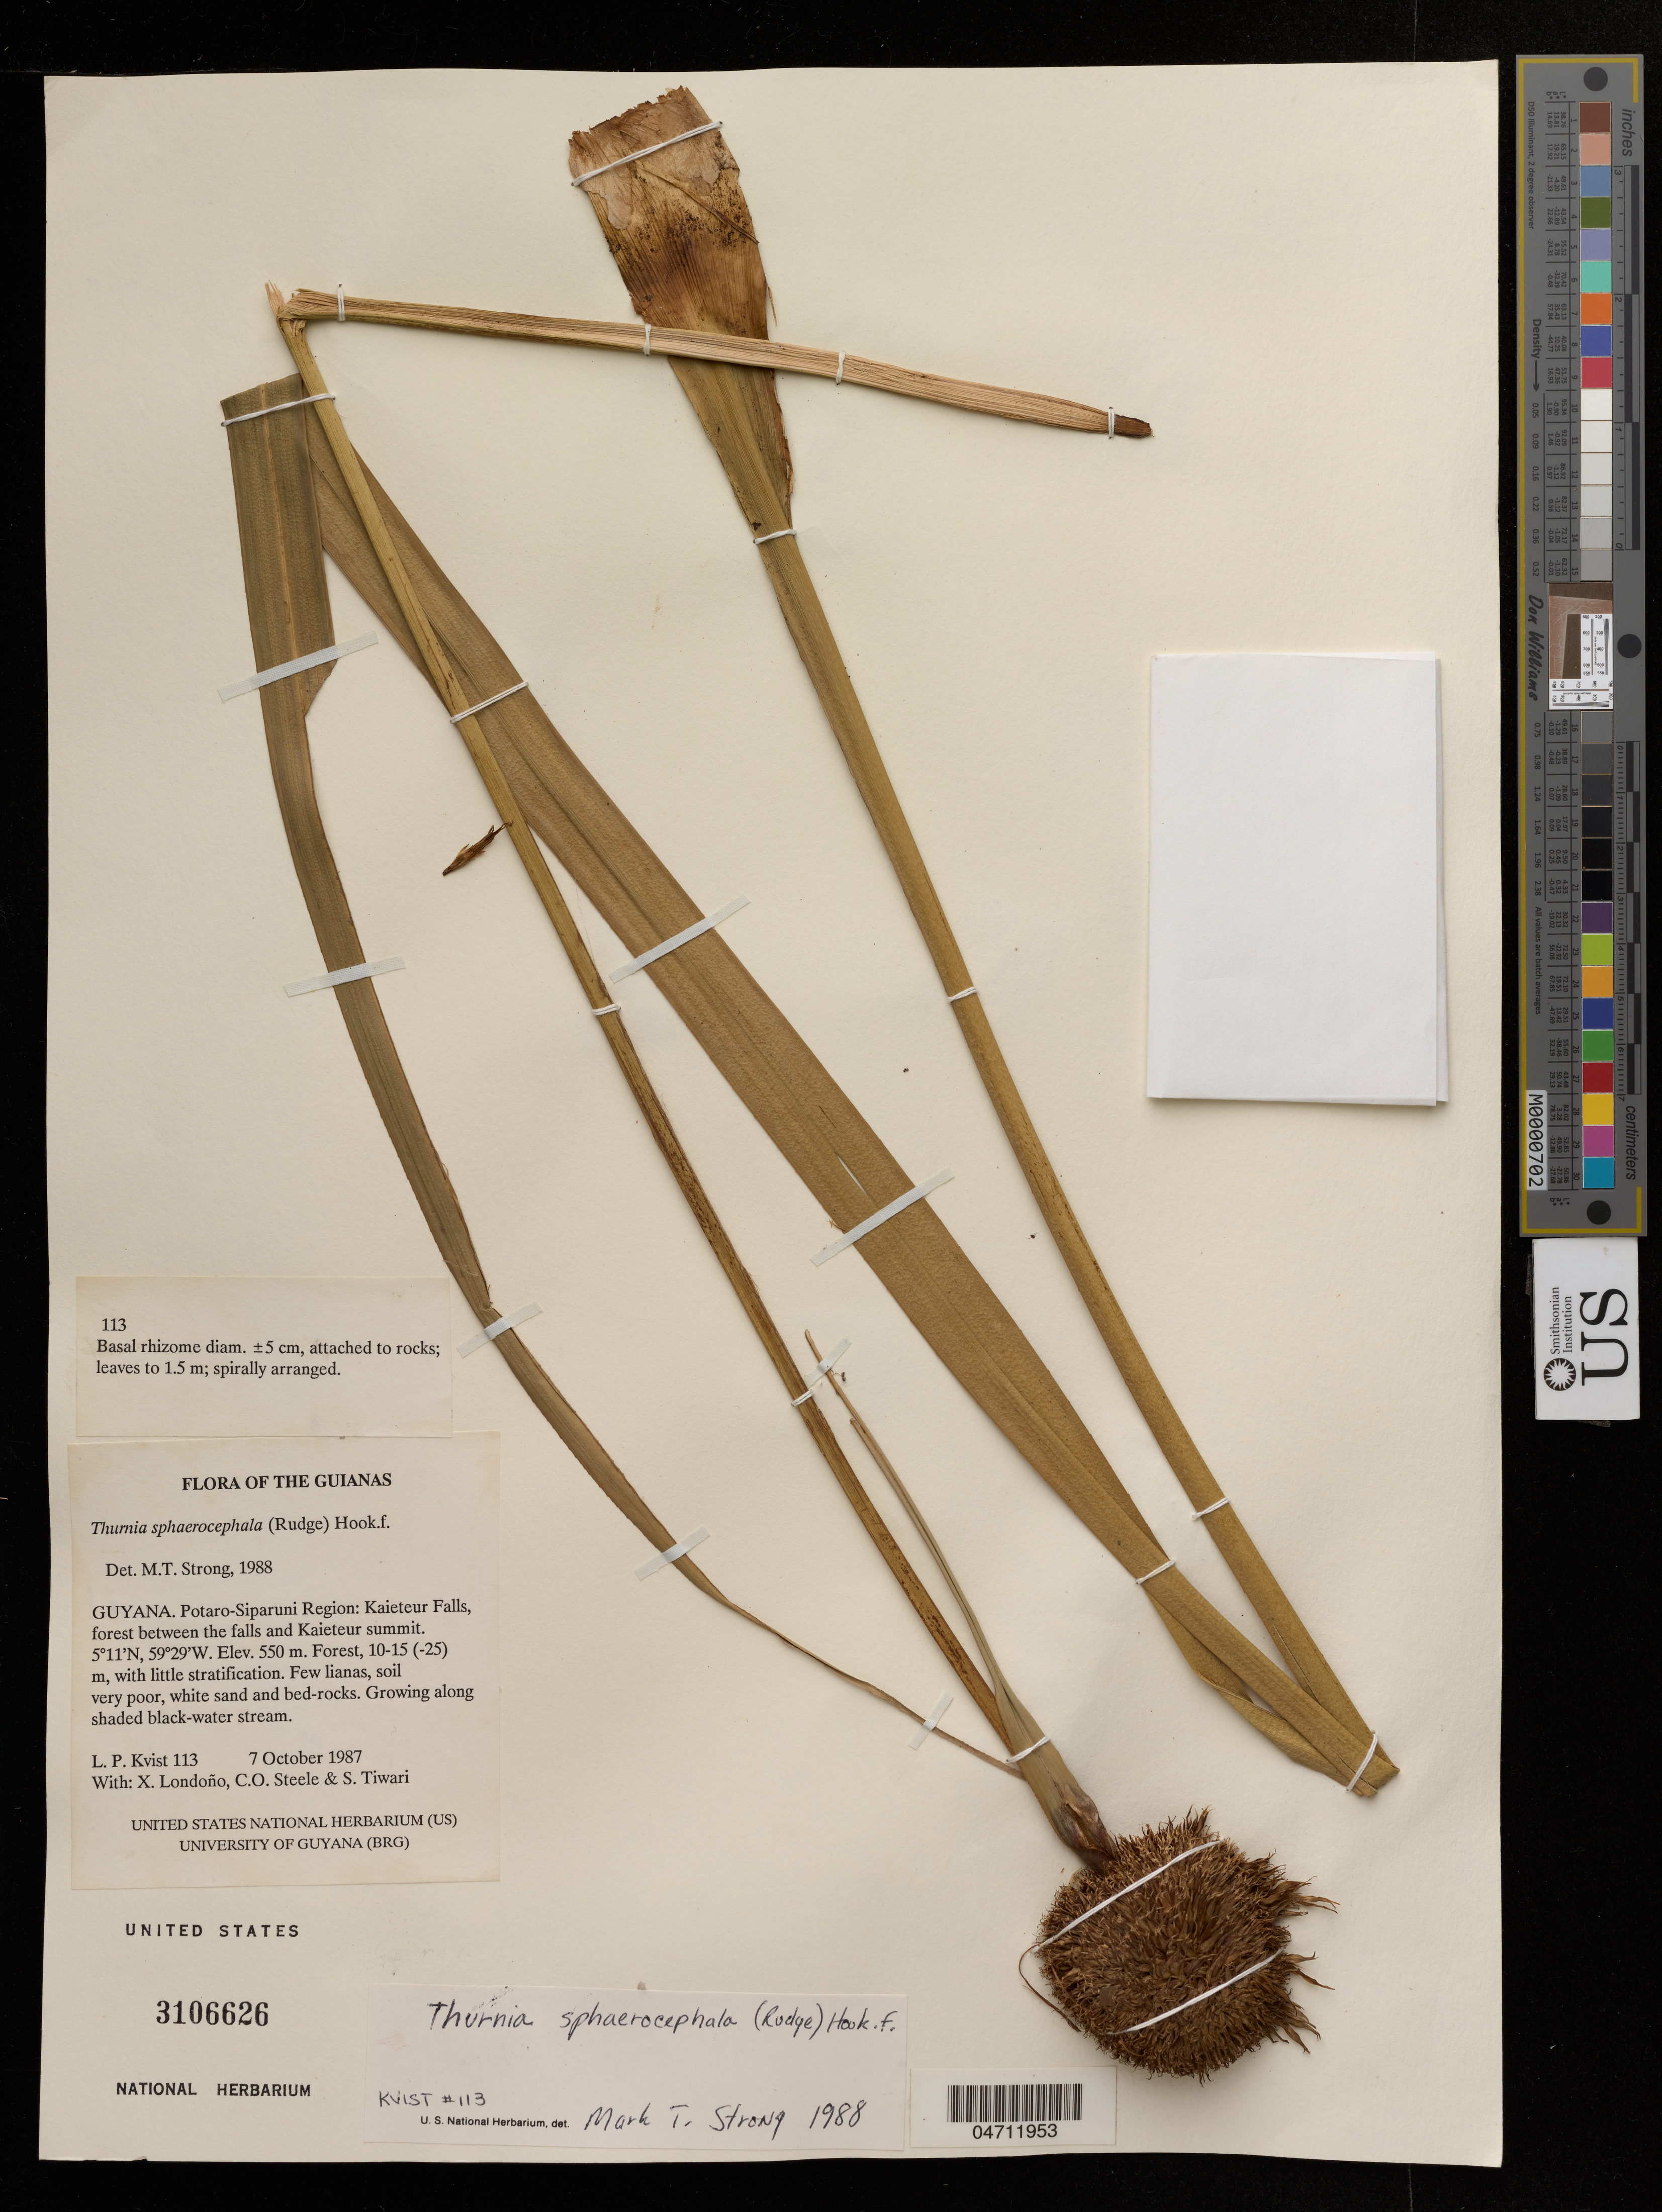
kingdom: Plantae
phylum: Tracheophyta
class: Liliopsida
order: Poales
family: Thurniaceae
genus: Thurnia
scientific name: Thurnia sphaerocephala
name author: (Rudge) Hook. f.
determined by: Strong, M. T., (US), Smithsonian Institution - National Museum of Natural History (UNITED STATES)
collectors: L. P. Kvist, X. Londoño, O. C. Steele & S. Tiwari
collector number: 113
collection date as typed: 7 October 1987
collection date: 1987-10-07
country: Guyana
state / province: Potaro-Siparuni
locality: Kaieteur Falls, between the falls and Kaieteur summit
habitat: Forest, 10-15 (-25) m, with little stratification. Few lianas, soil very poor, white sand and bed-rocks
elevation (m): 550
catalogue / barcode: US 3106626